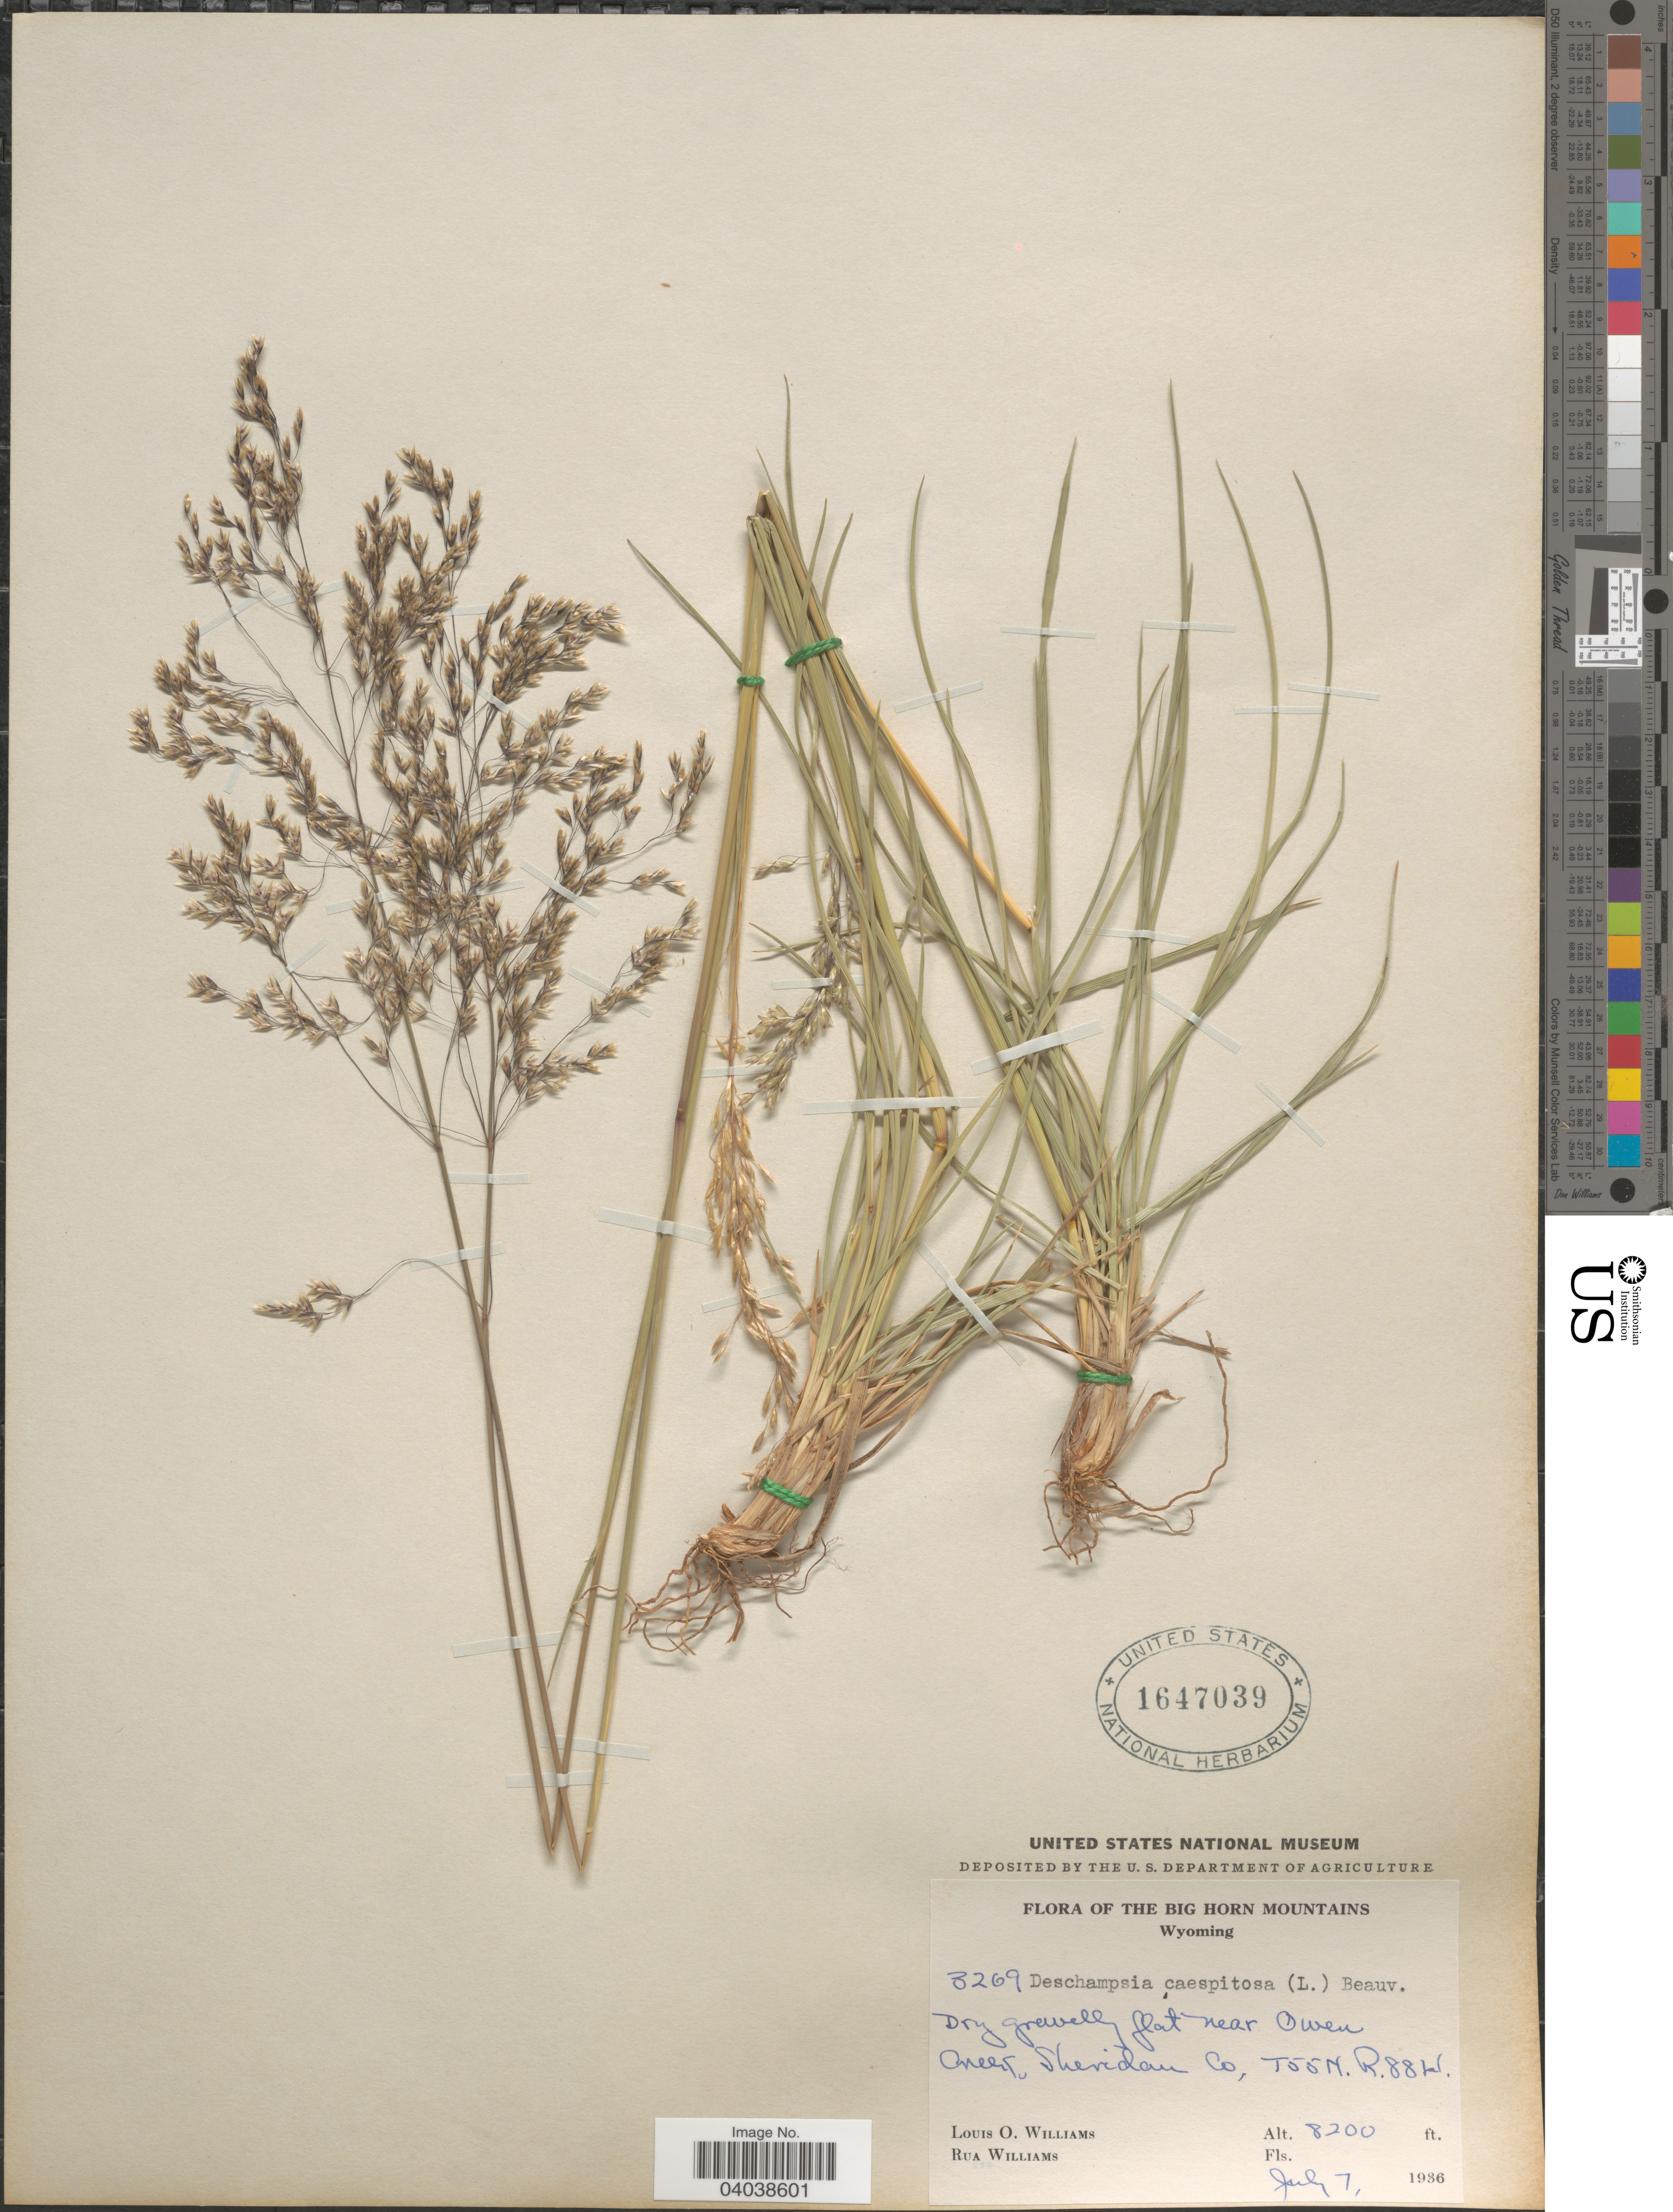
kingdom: Plantae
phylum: Tracheophyta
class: Liliopsida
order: Poales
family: Poaceae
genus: Deschampsia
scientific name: Deschampsia cespitosa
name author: (L.) P. Beauv.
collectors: L. O. Williams & R. P. Williams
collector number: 3269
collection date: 1936-07-07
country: United States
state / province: Wyoming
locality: Big Horn Mountains. Dry gravelly flat near Owen Creek, Sheridan Co, T55N. R.88W.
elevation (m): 2499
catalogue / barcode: US 1647039